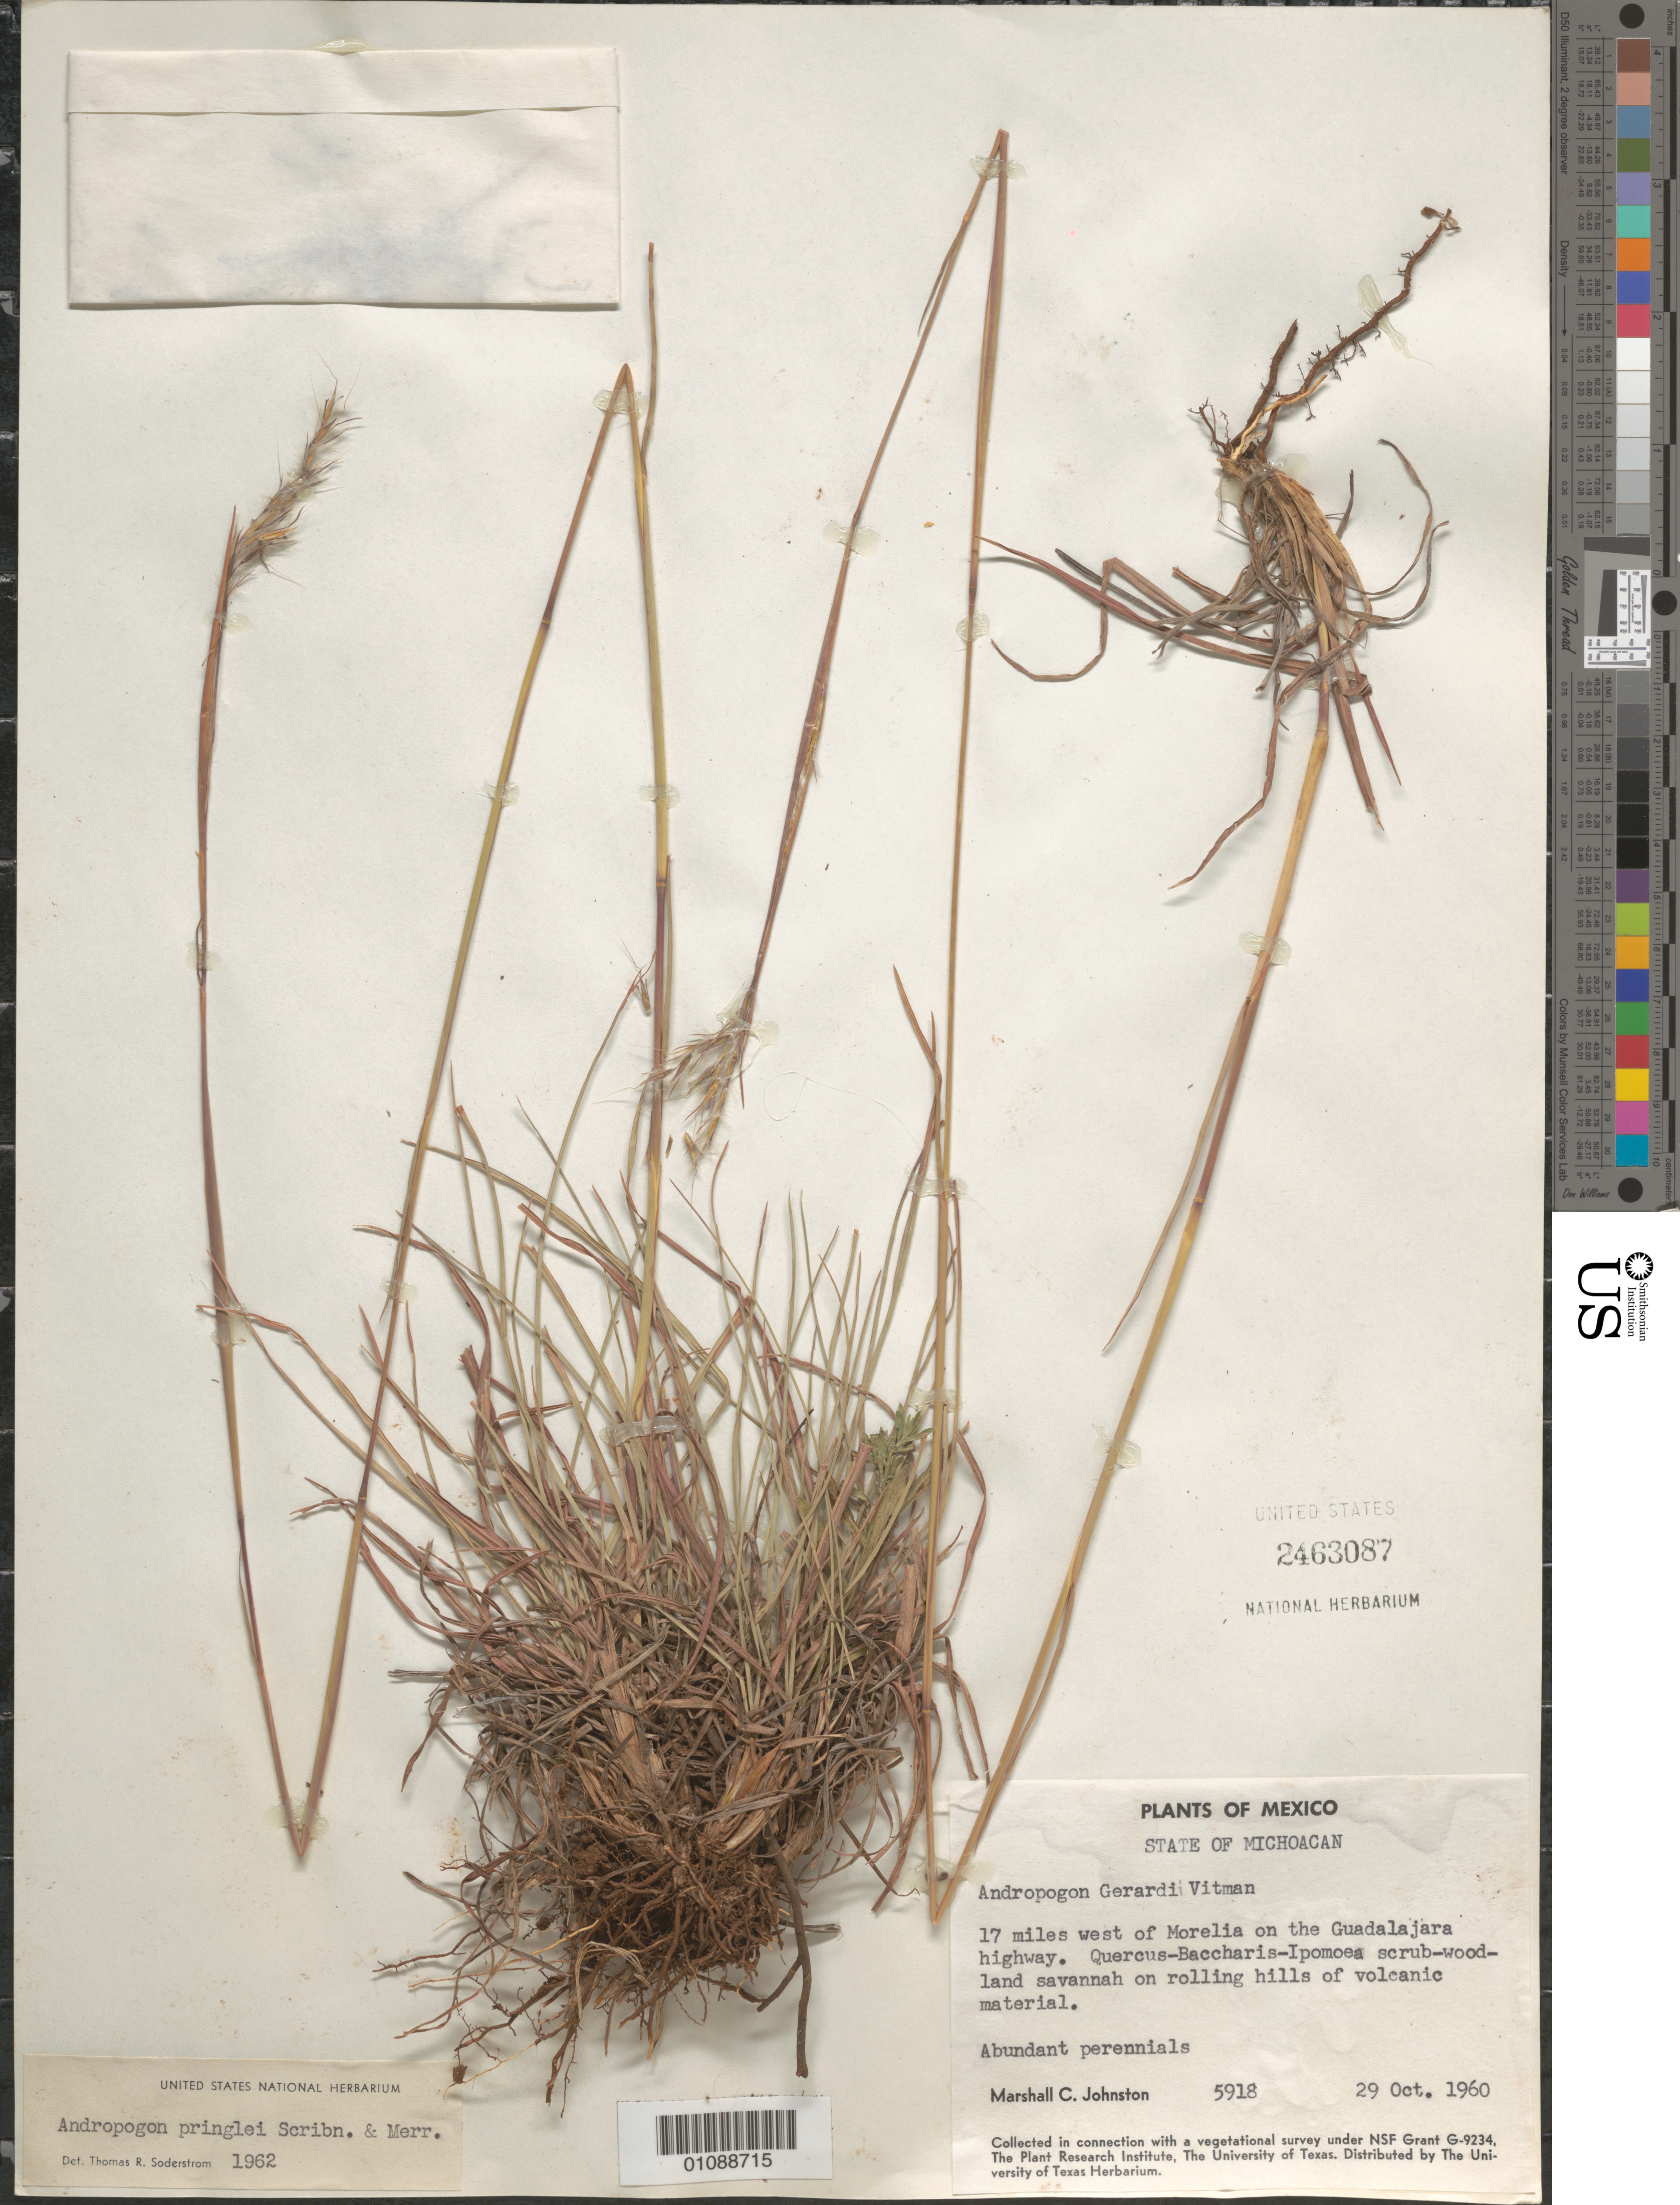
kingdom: Plantae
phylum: Tracheophyta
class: Liliopsida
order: Poales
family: Poaceae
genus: Andropogon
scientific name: Andropogon pringlei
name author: Scribn. & Merr.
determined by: Soderstrom, T. R.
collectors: M. Johnston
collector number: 5918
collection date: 1960-10-29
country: Mexico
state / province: Michoacán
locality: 17 miles W of Morelia on the Guadalajara highway.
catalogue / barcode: US 2463087